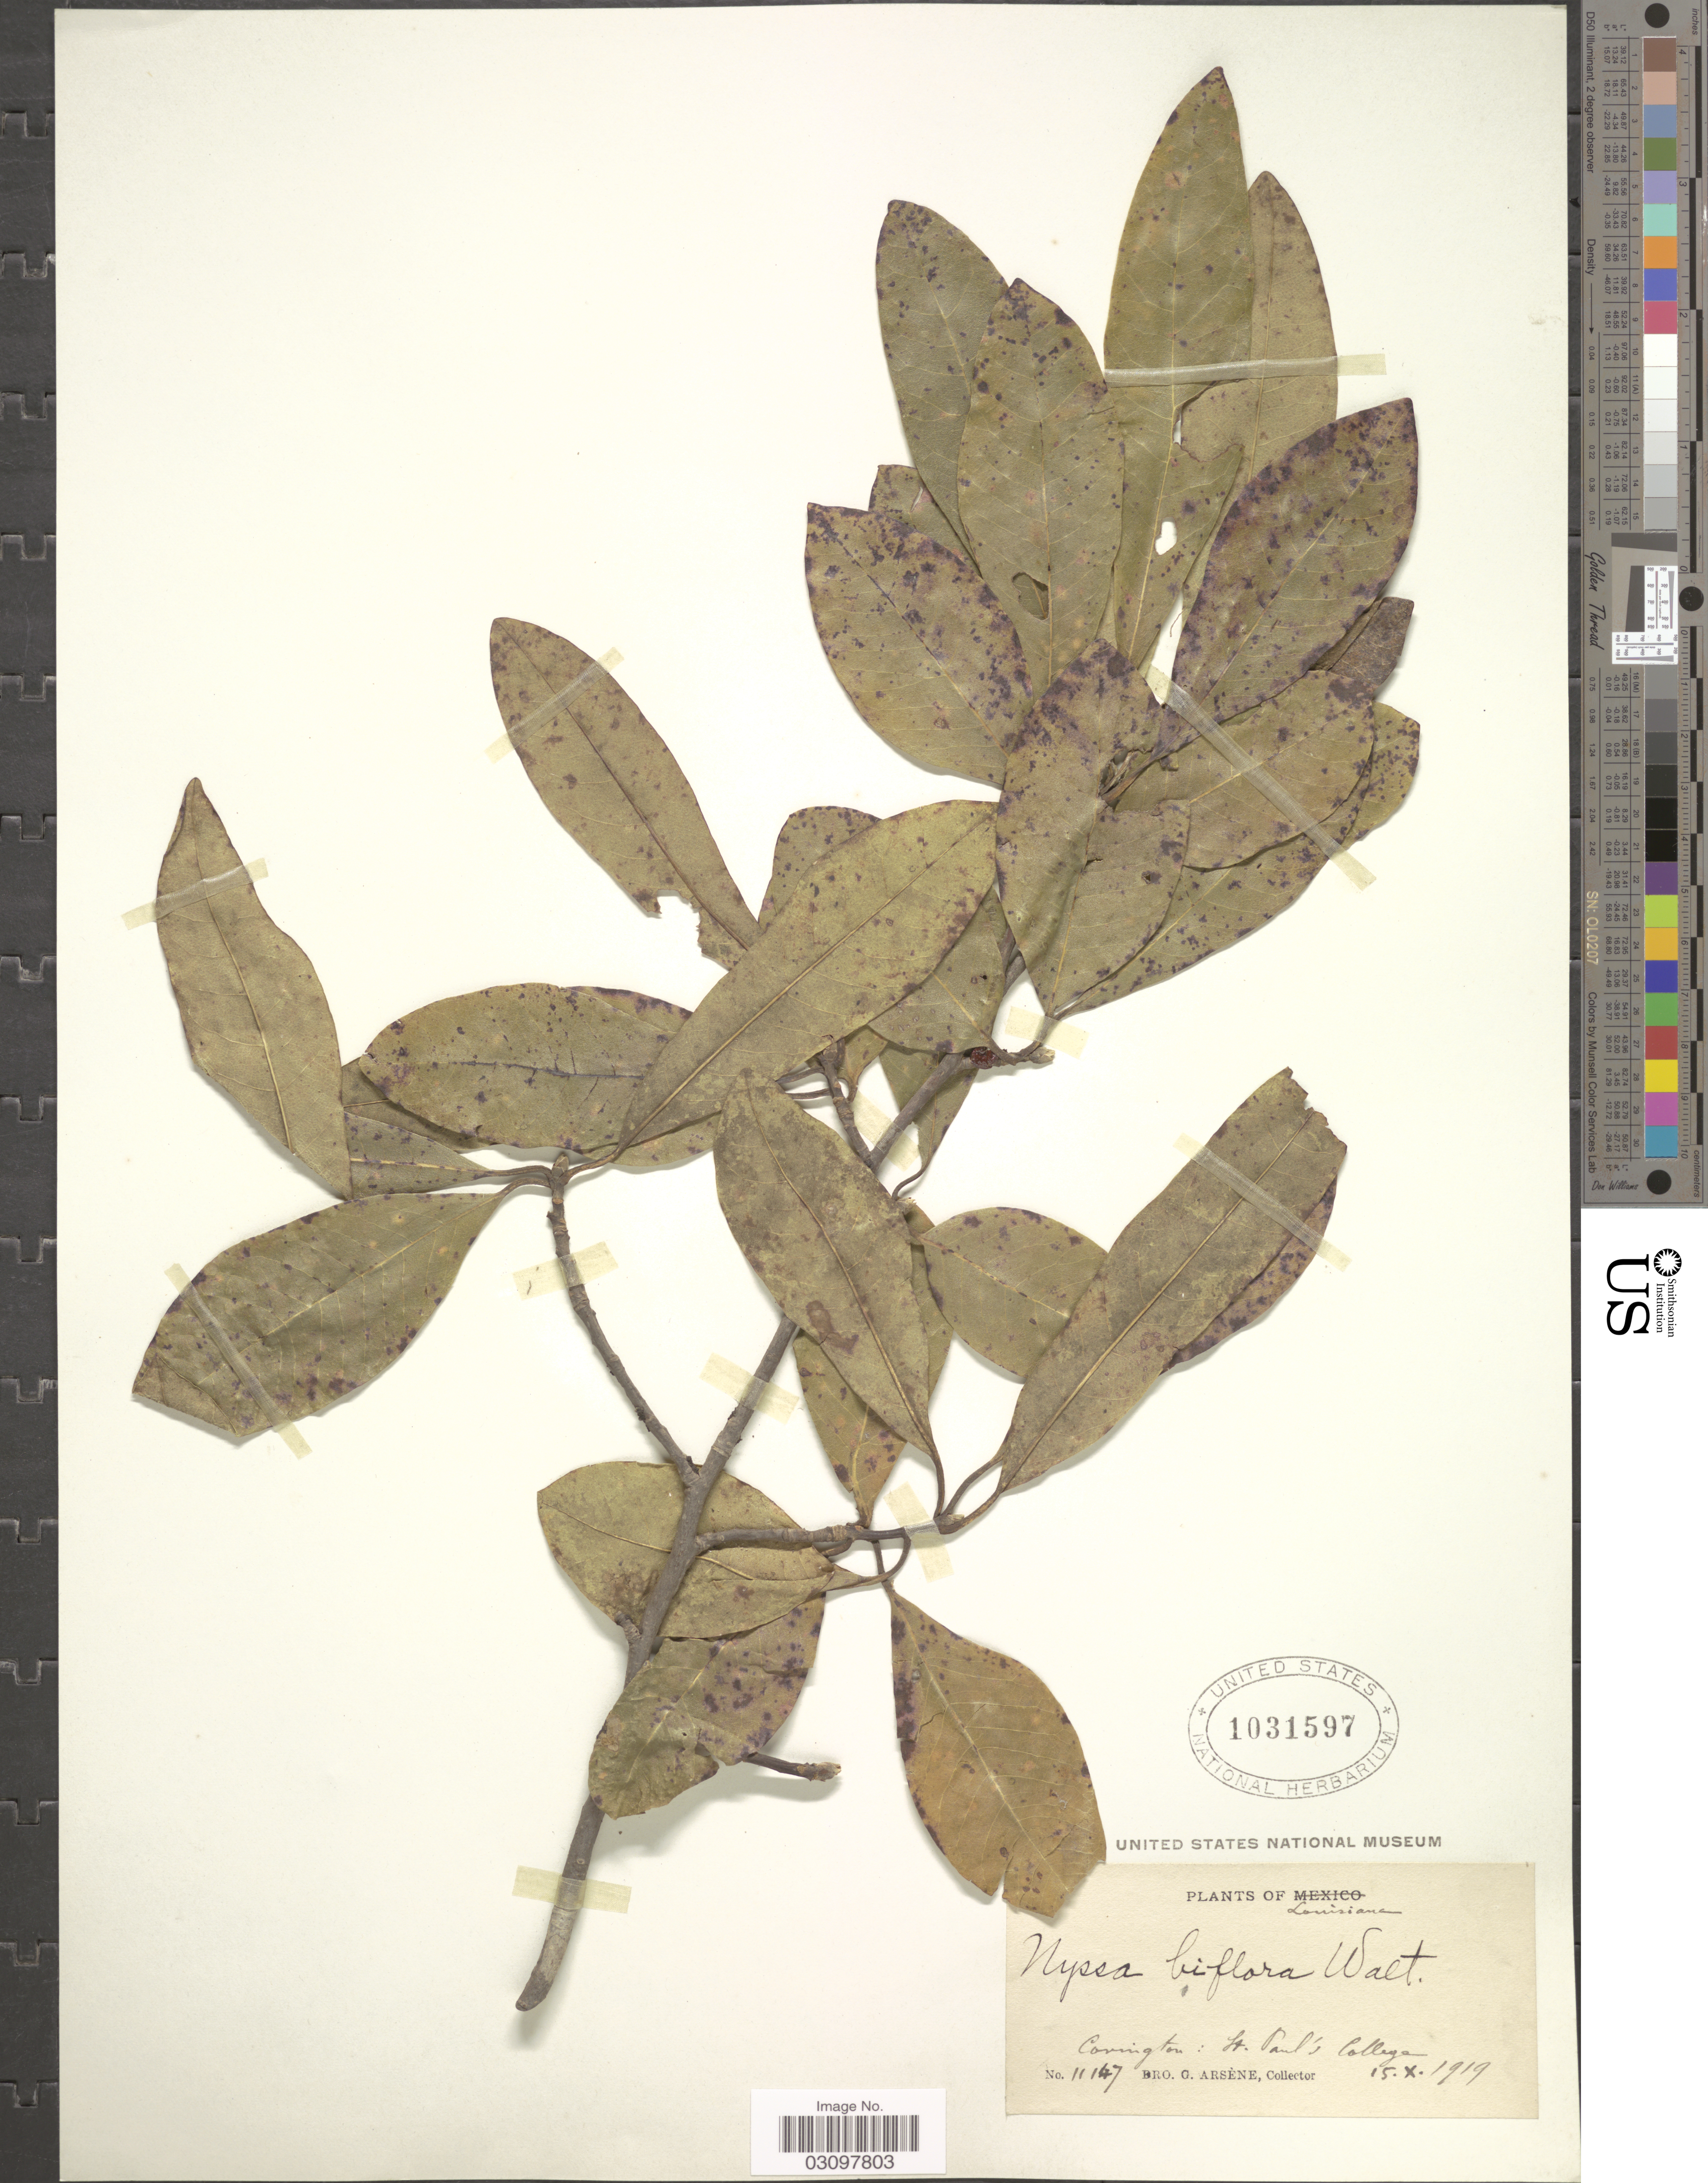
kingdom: Plantae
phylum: Tracheophyta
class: Magnoliopsida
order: Cornales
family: Nyssaceae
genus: Nyssa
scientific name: Nyssa biflora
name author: Walter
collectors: Bro. G. Arsène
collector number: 11147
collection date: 1919-10-15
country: United States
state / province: Louisiana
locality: Covington: St. Paul's College.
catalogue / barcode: US 1031597